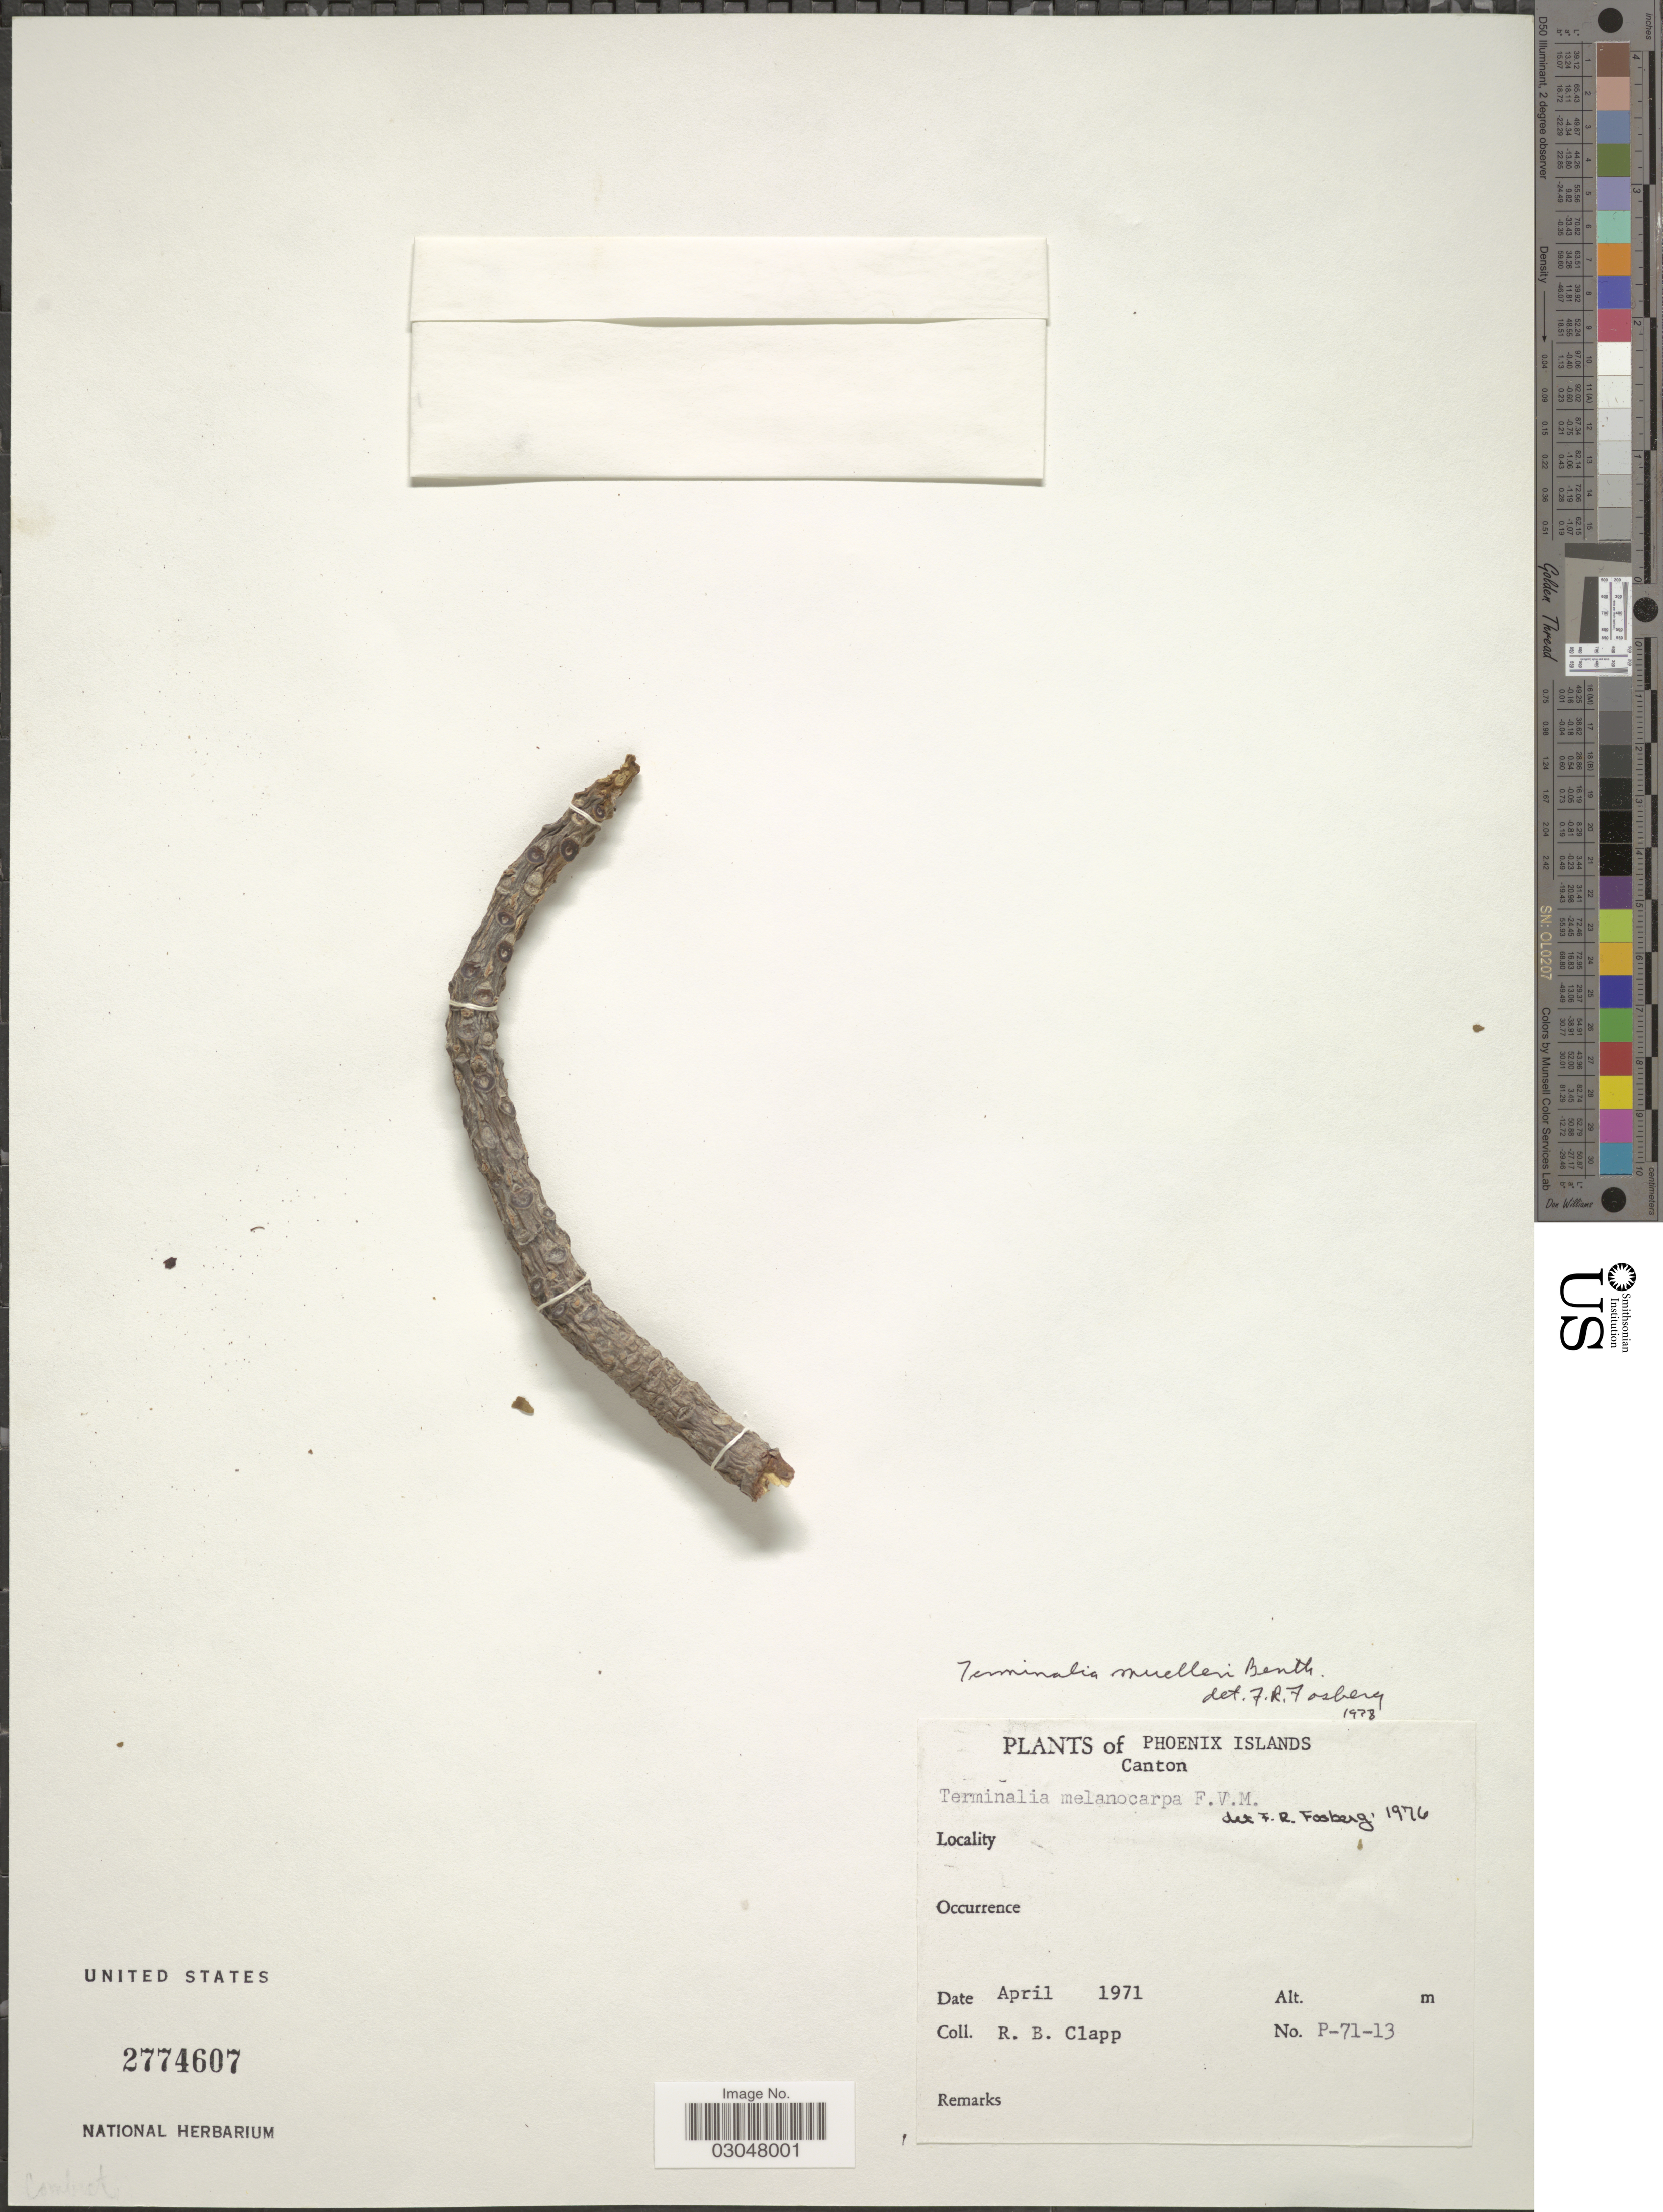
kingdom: Plantae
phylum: Tracheophyta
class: Magnoliopsida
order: Myrtales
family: Combretaceae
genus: Terminalia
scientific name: Terminalia muelleri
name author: Benth.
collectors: R. B. Clapp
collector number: P-71-13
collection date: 1971-04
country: Kiribati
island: Kanton [Canton] Atoll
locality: Phoenix Islands. Canton.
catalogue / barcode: US 2774607